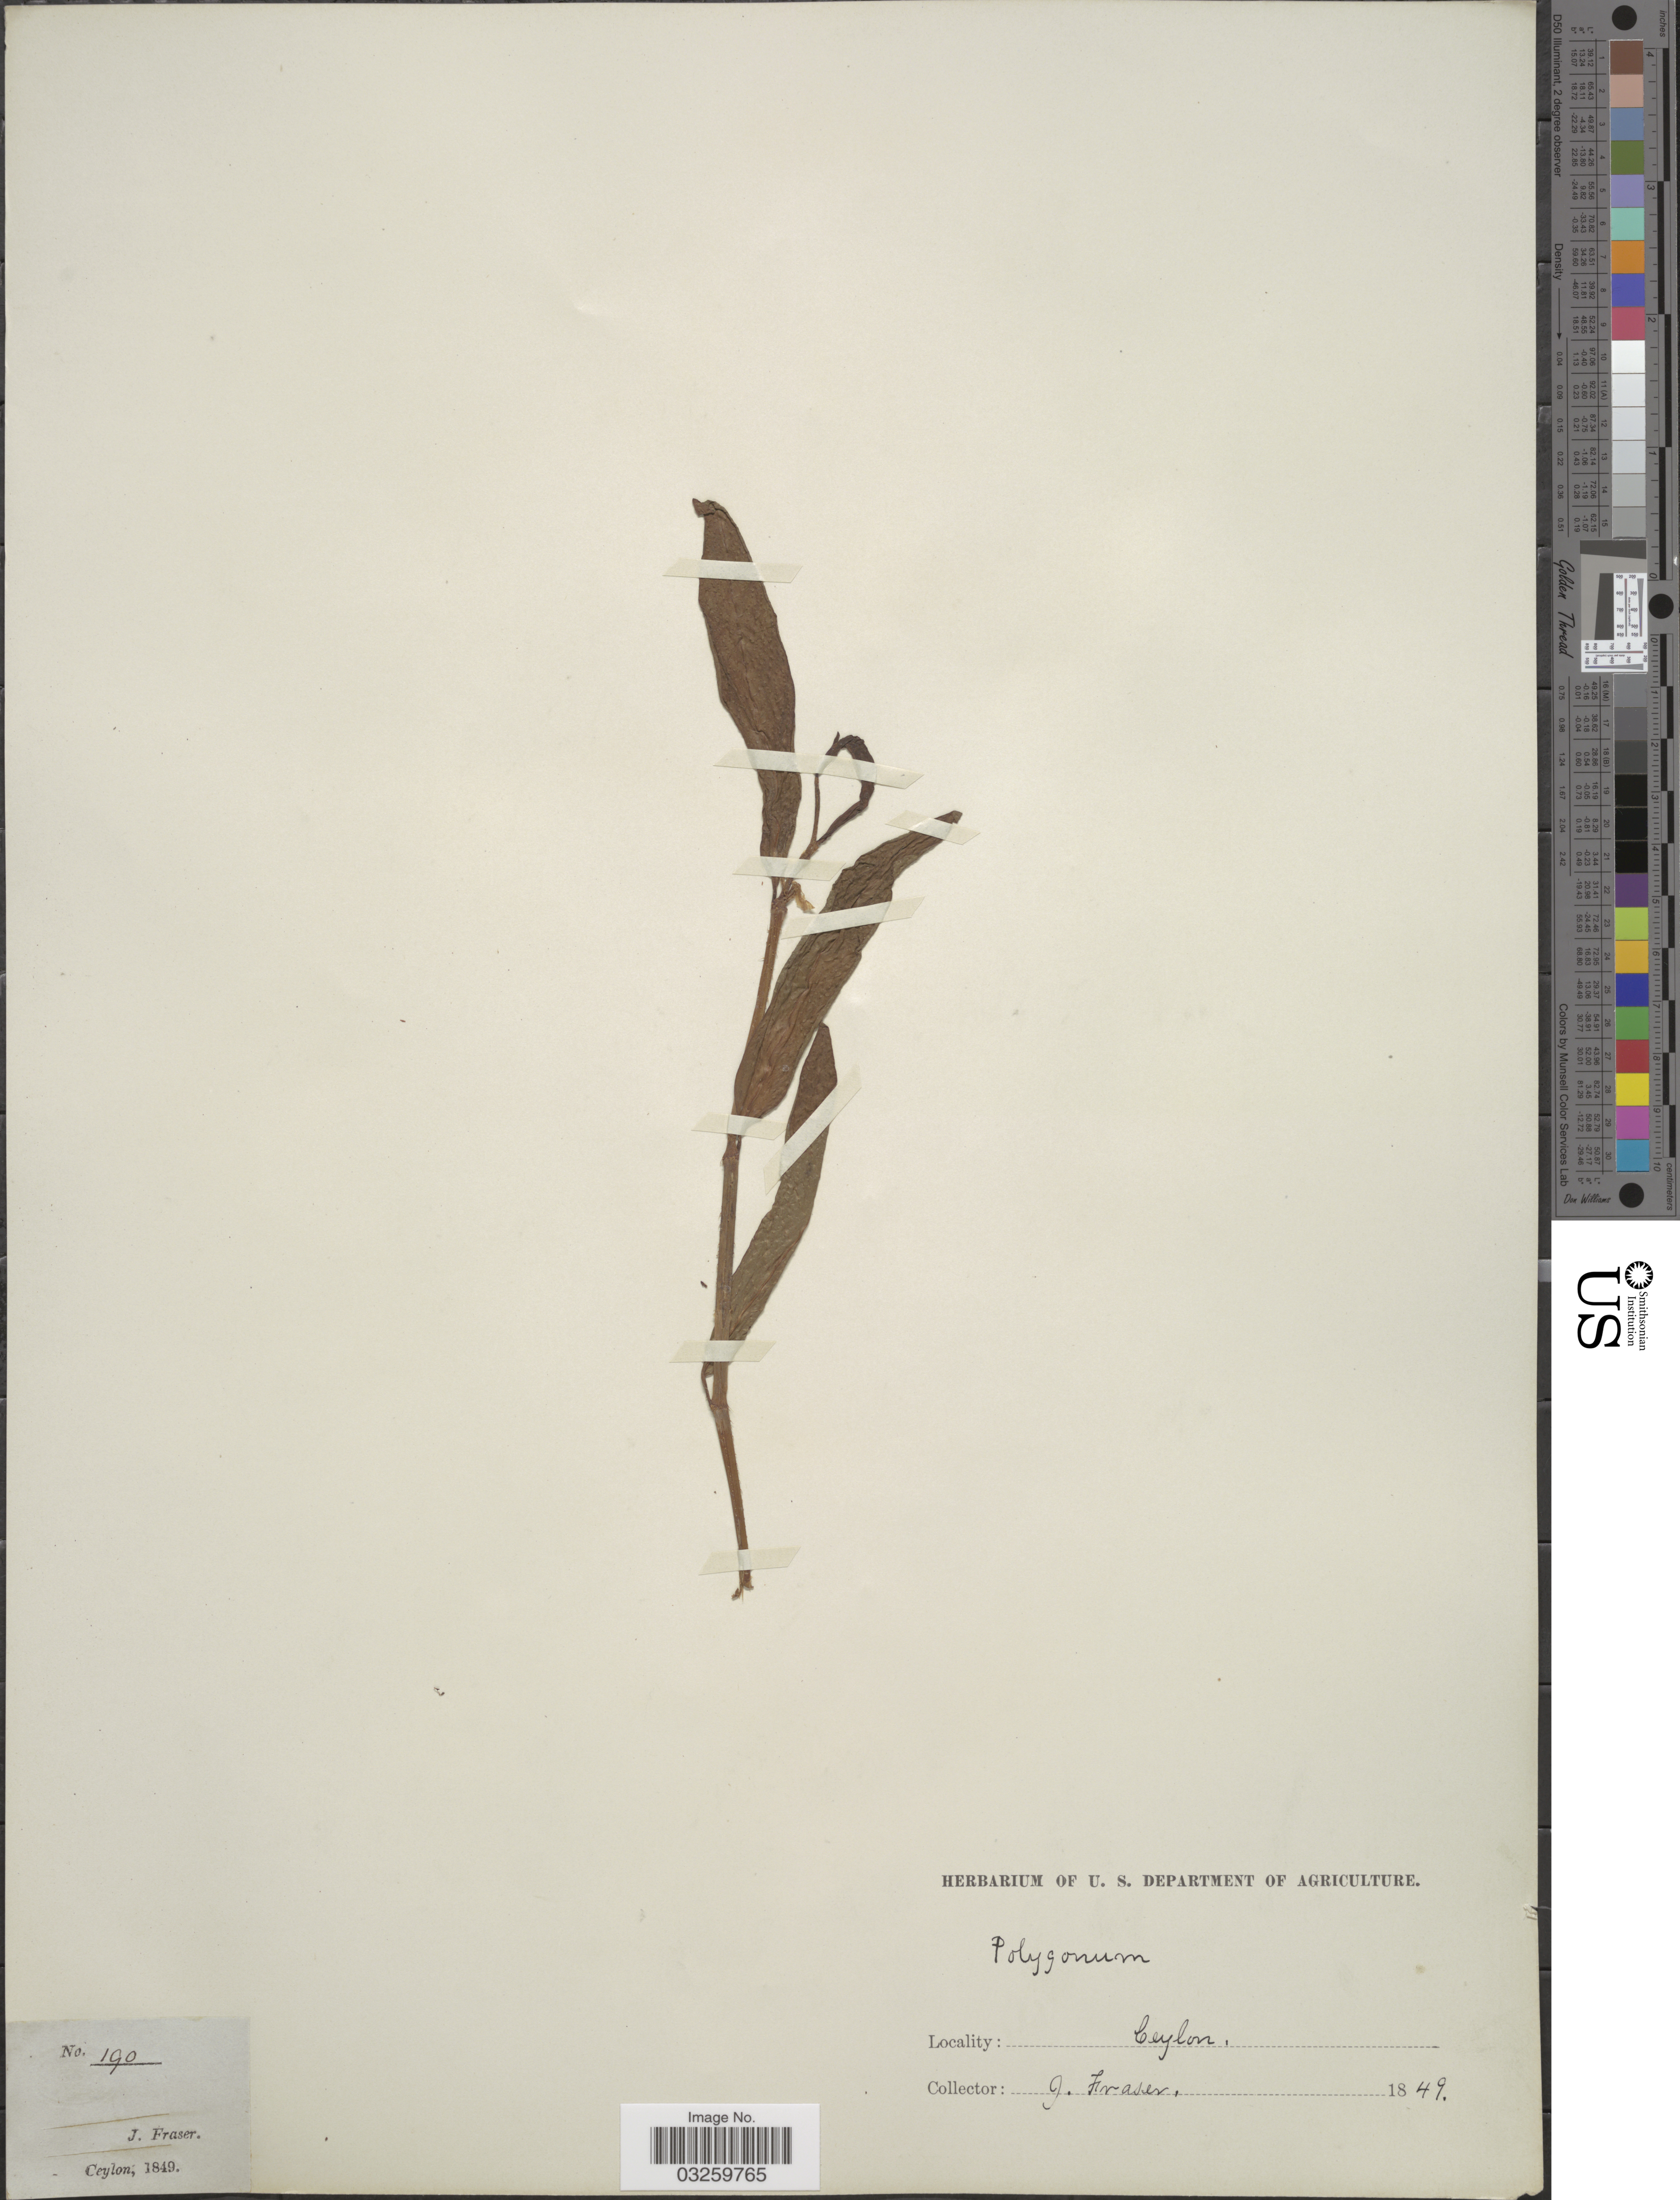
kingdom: Plantae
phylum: Tracheophyta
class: Magnoliopsida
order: Caryophyllales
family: Polygonaceae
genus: Polygonum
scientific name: Polygonum sp.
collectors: J. Fraser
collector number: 190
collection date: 1849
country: Sri Lanka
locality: Ceylon.